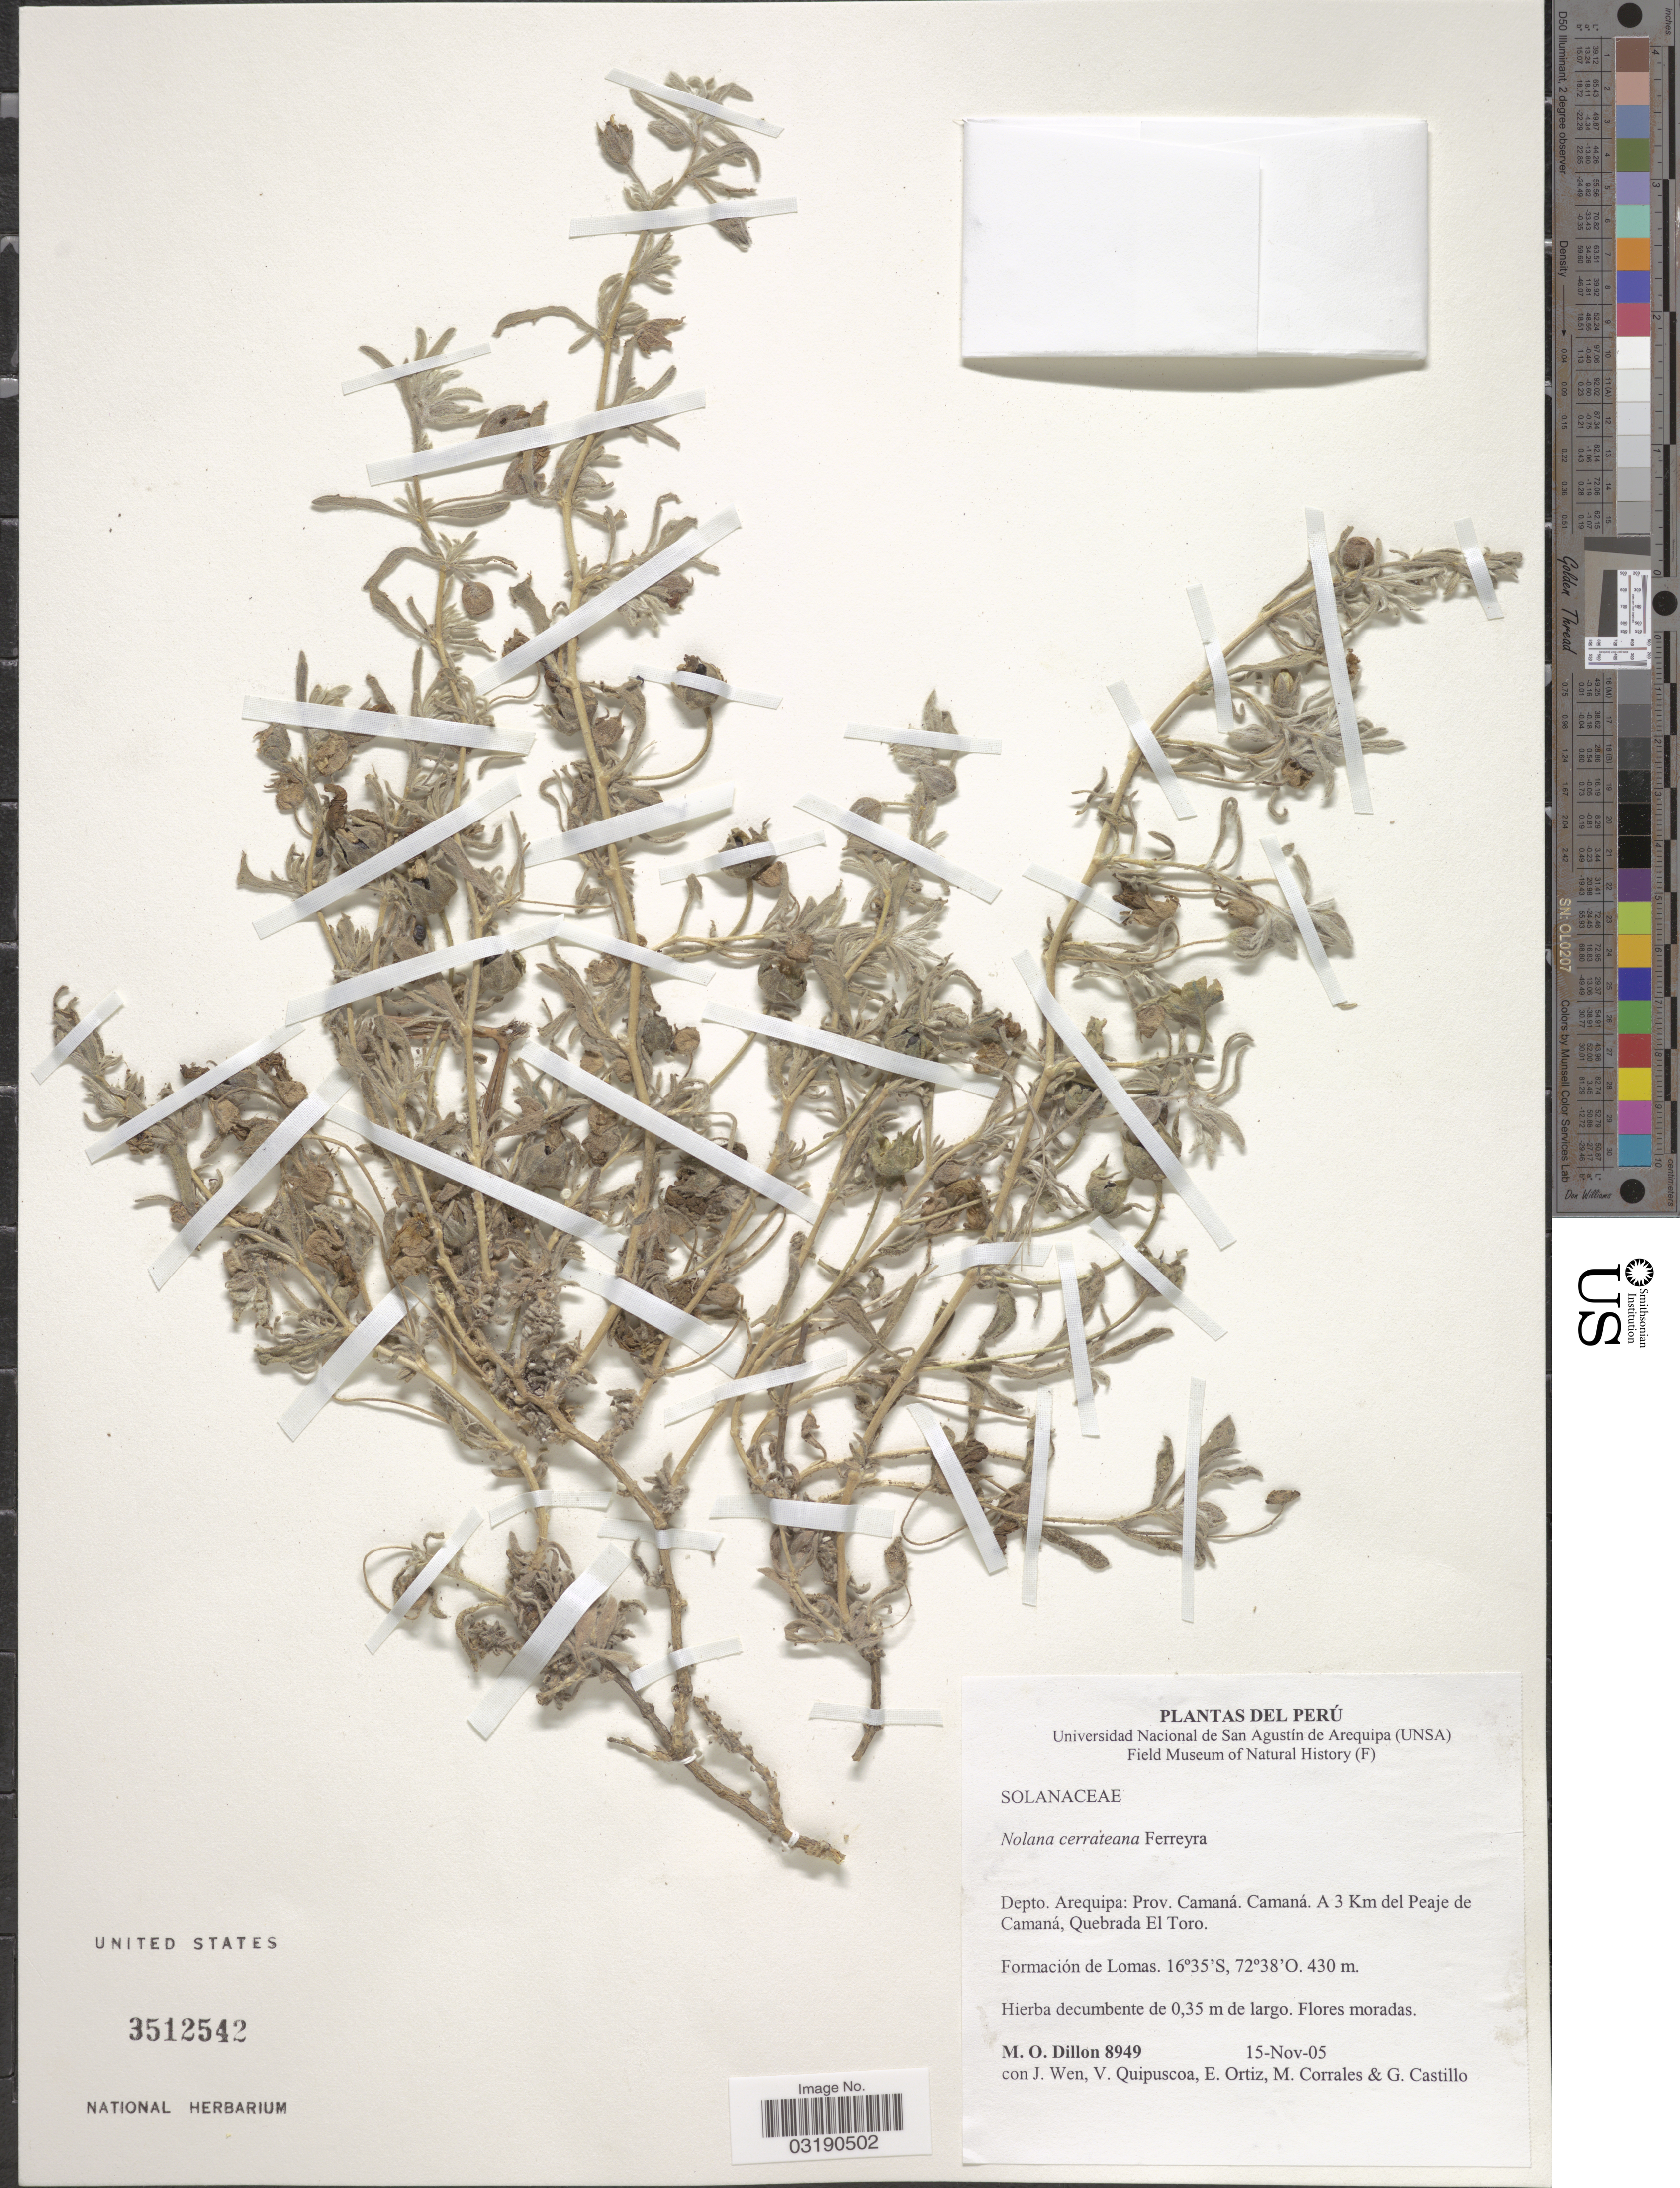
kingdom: Plantae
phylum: Tracheophyta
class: Magnoliopsida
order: Solanales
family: Solanaceae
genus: Nolana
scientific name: Nolana cerrateana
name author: Ferreyra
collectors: M. O. Dillon, J. Wen, V. Quipuscoa, E. Ortiz & et al.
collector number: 8949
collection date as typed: Transcribed d/m/y: 15/11/5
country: Peru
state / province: Arequipa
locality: Depto. Arequipa: Prov. Camaná. Camaná. A 3 Km del Peaje de Camaná, Quebrada El Toro.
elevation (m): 430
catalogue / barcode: US 3512542